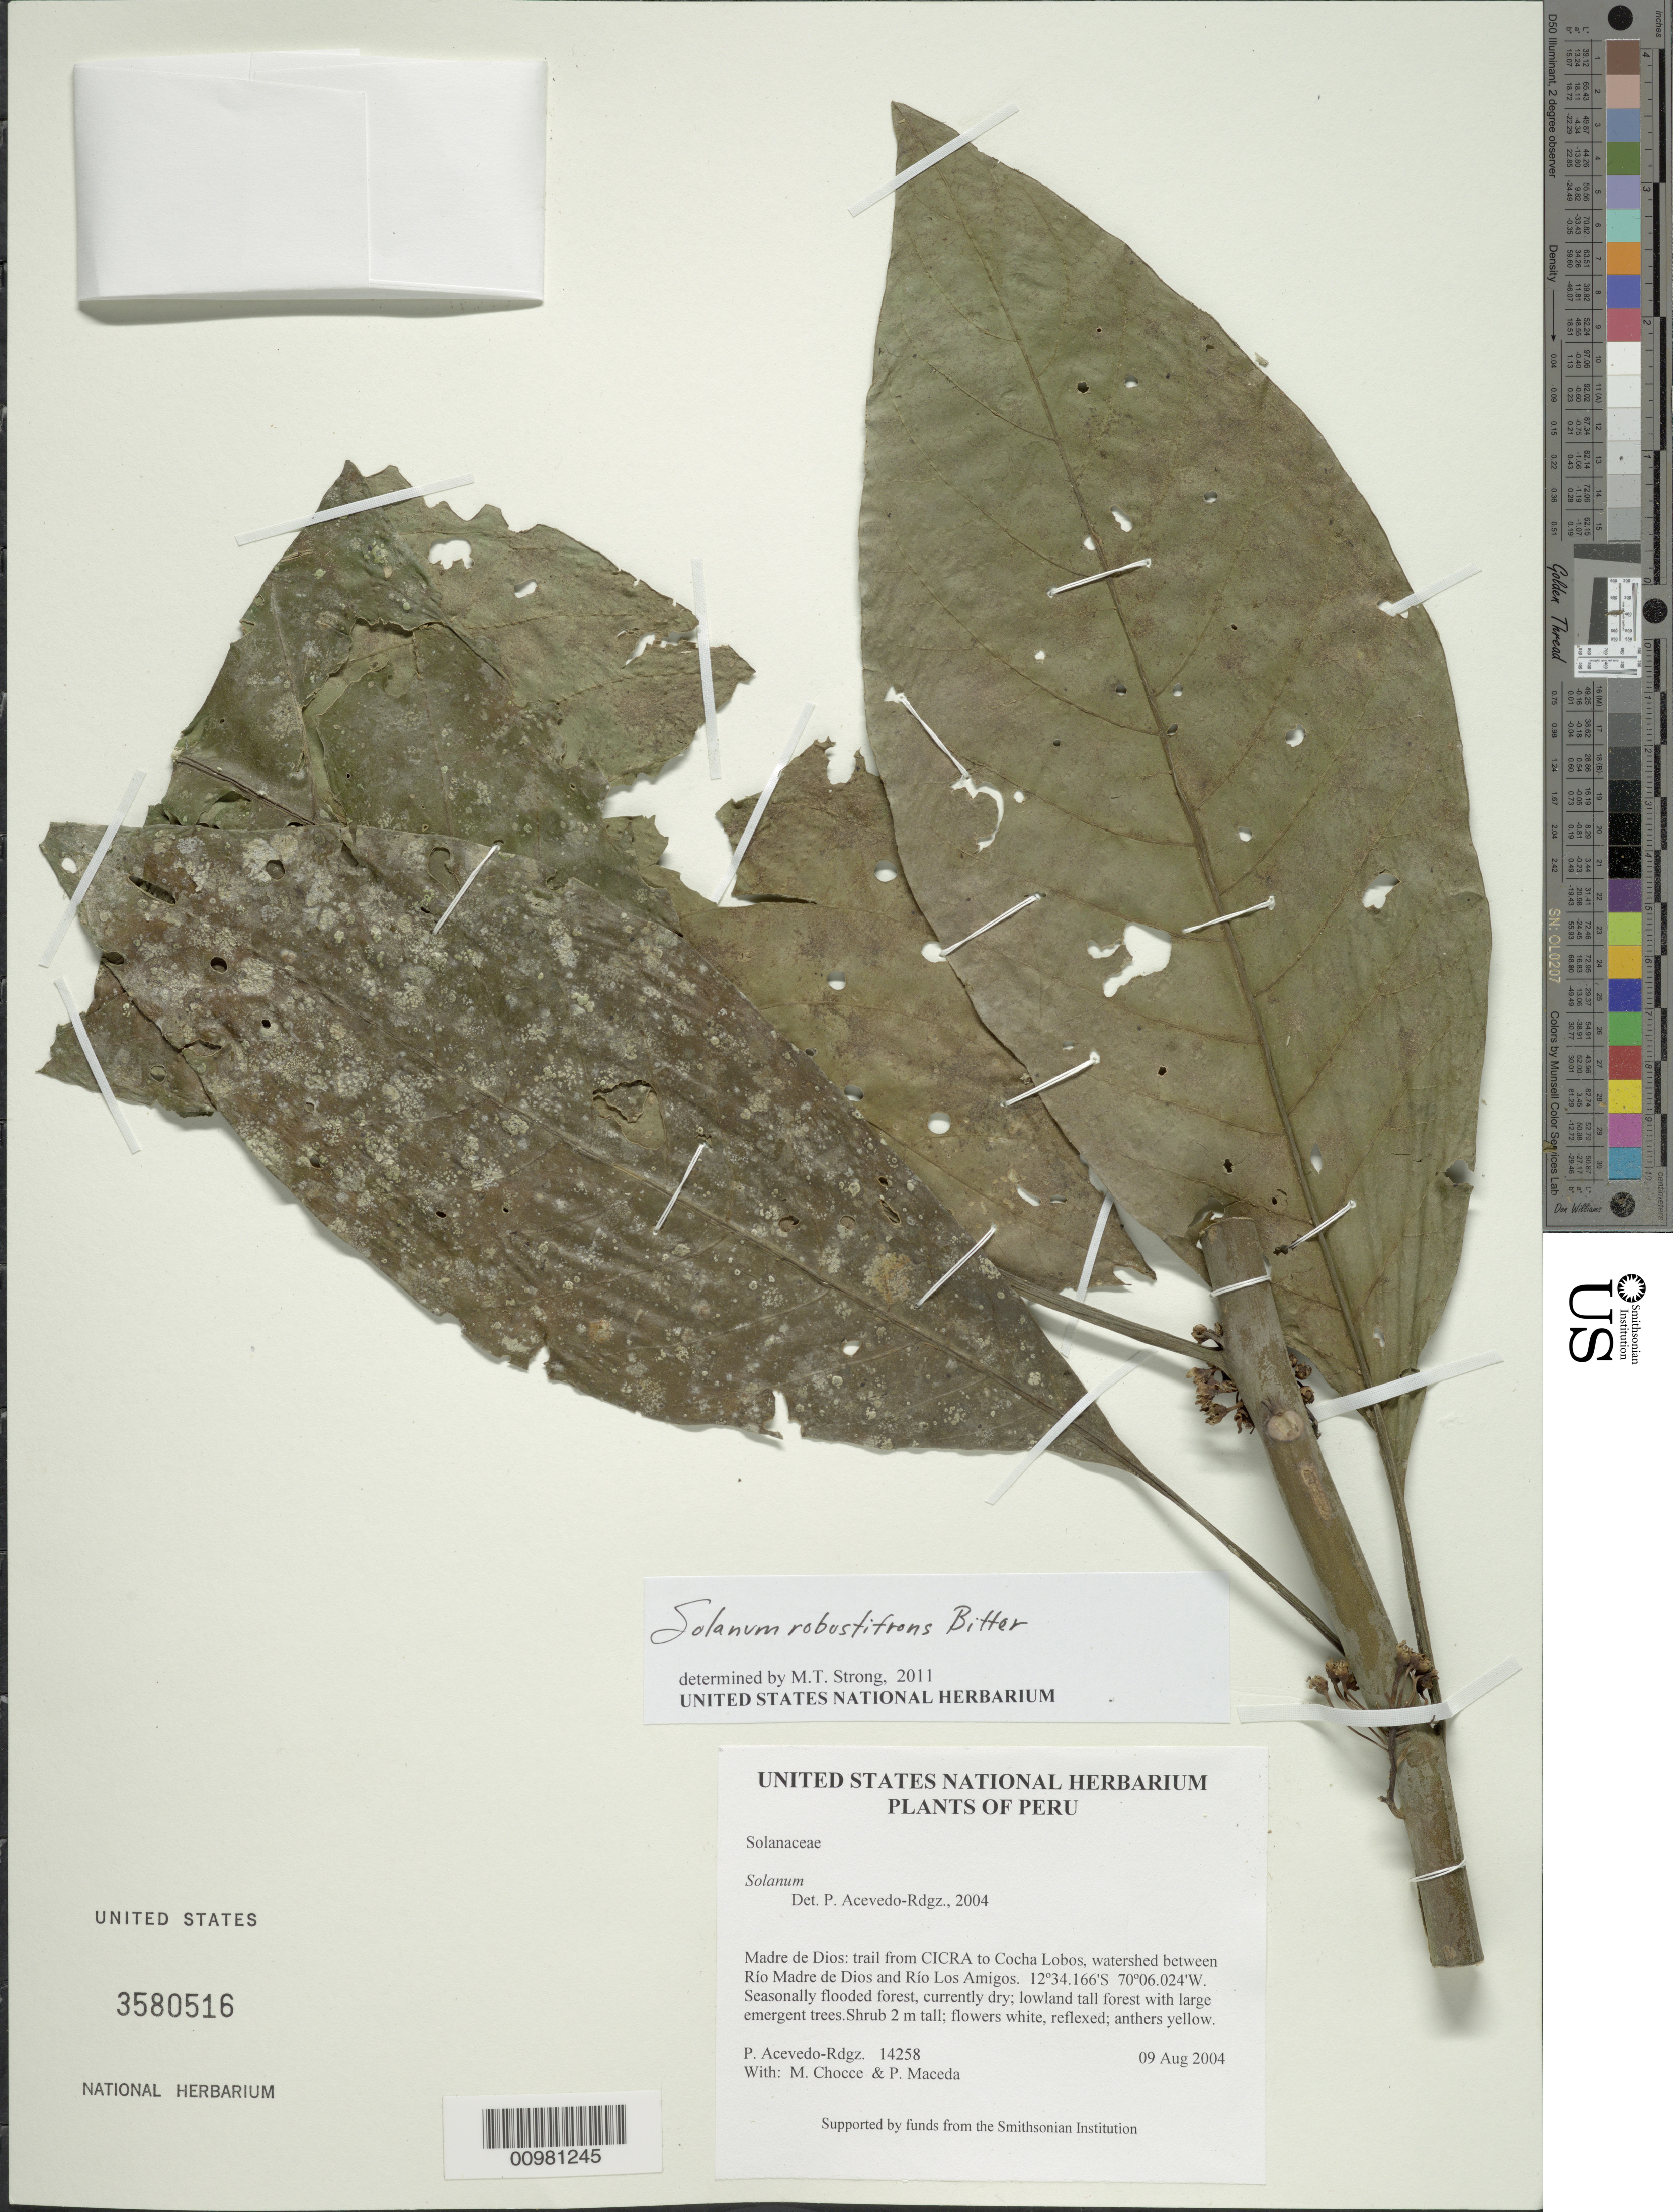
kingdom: Plantae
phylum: Tracheophyta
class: Magnoliopsida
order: Solanales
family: Solanaceae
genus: Solanum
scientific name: Solanum robustifrons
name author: Bitter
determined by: Strong, M. T., (US), Smithsonian Institution - National Museum of Natural History (UNITED STATES)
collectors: P. Acevedo-Rodr., M. Chocce & P. Maceda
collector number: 14258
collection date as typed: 09 Aug 2004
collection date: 2004-08-09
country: Peru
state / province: Madre de Dios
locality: Madre de Dios: trail from CICRA to Cocha Lobos, watershed between Río Madre de Dios and Río Los Amigos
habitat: Seasonally flooded forest, currently dry; lowland tall forest with large emergent trees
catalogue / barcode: US 3580516